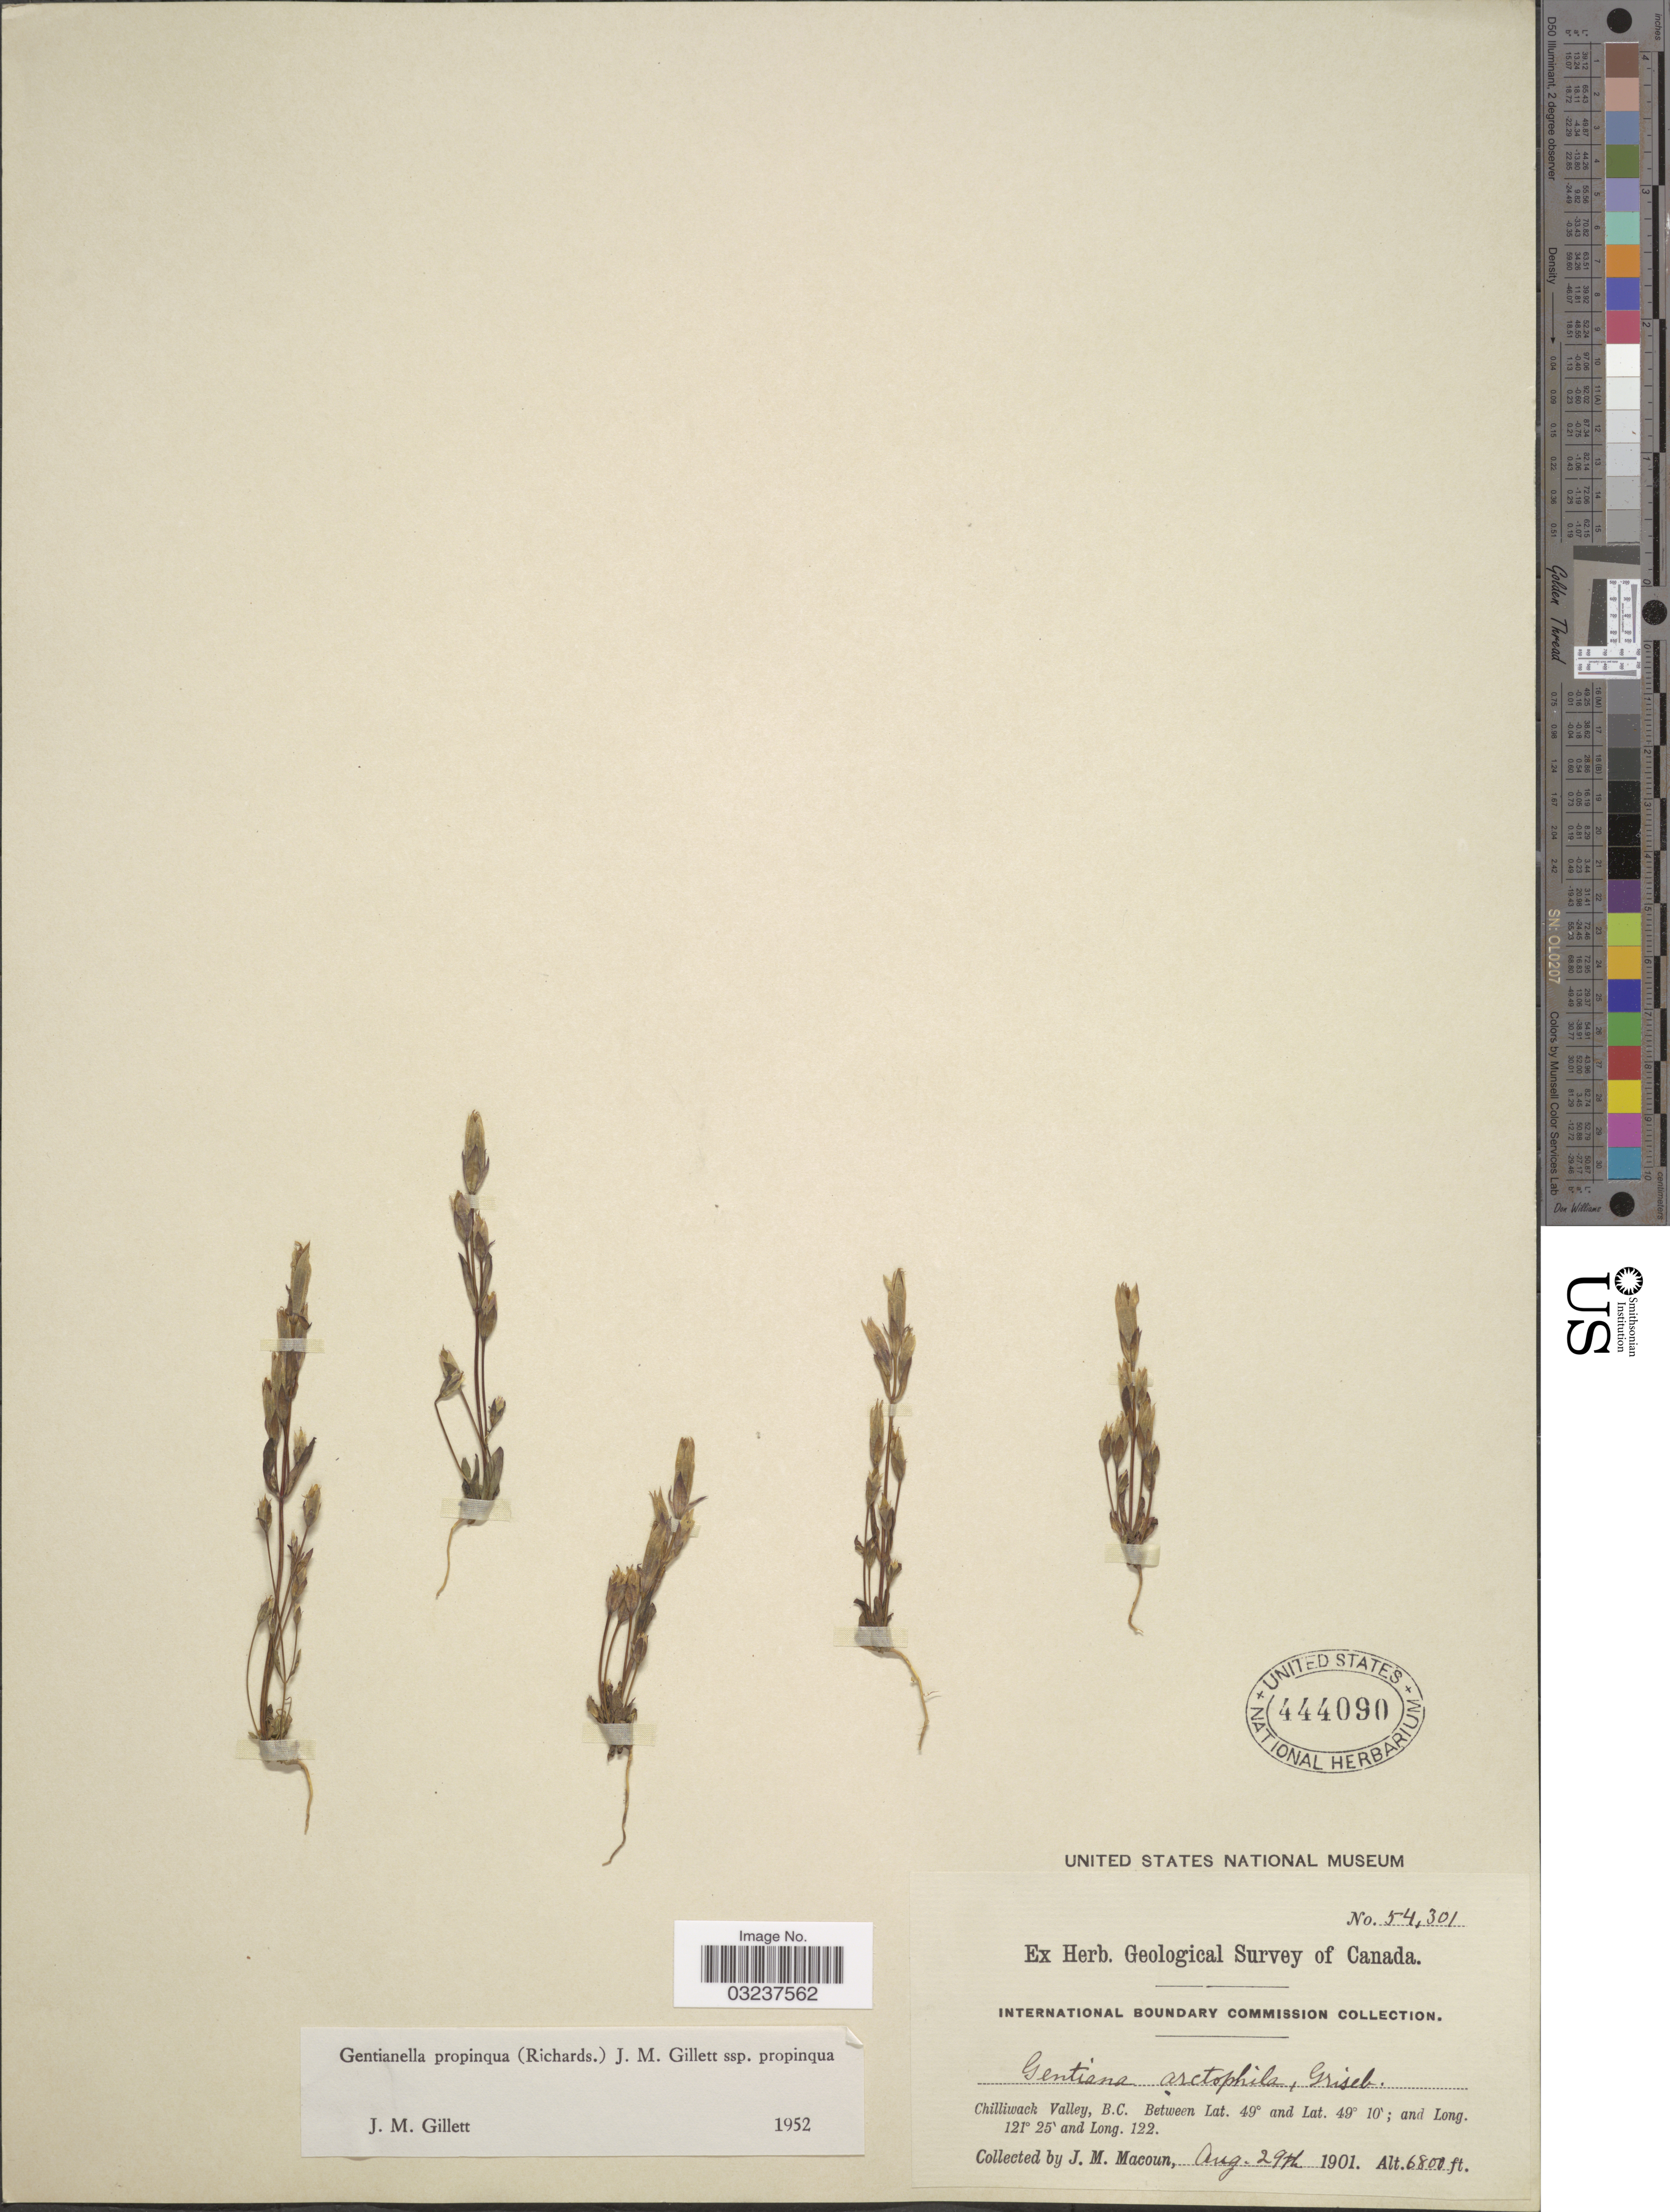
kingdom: Plantae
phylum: Tracheophyta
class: Magnoliopsida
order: Gentianales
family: Gentianaceae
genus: Gentianella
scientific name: Gentianella propinqua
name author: (Richardson) J.M. Gillett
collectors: J. M. Macoun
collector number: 54301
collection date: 1901-08-29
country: Canada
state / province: British Columbia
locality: Chilliwack Valley.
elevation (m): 2073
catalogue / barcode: US 444090